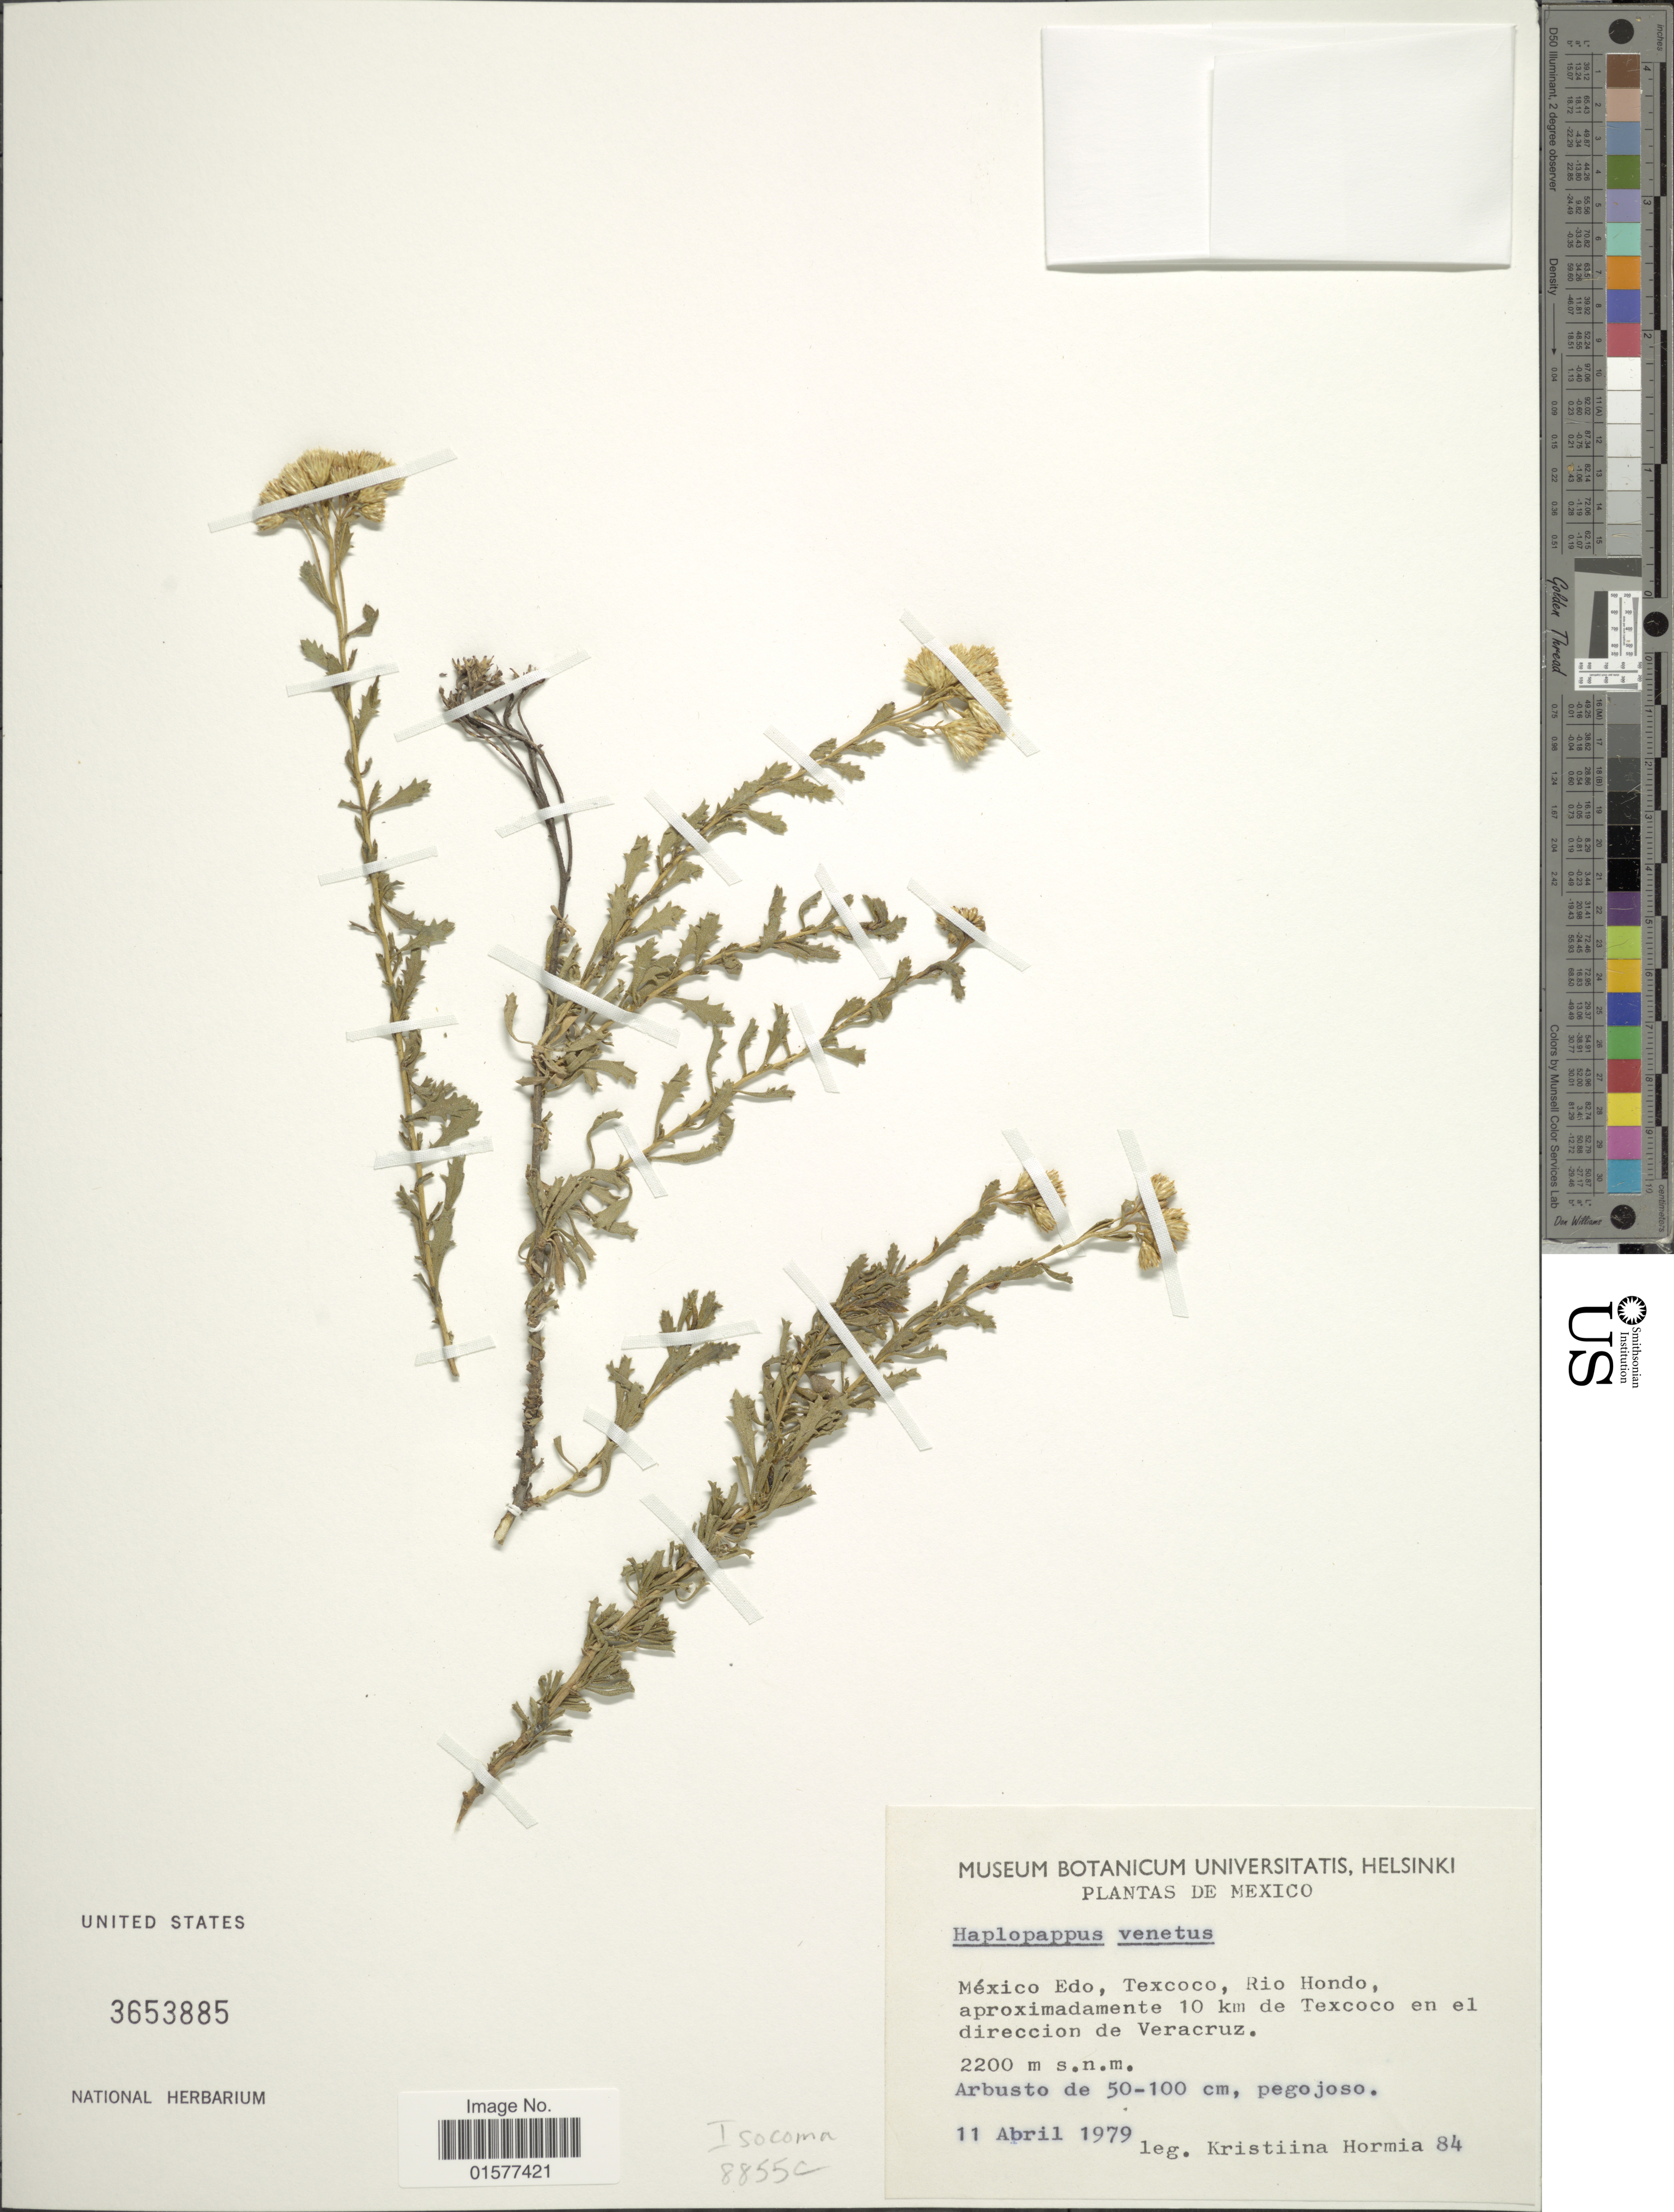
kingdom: Plantae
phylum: Tracheophyta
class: Magnoliopsida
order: Asterales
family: Asteraceae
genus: Isocoma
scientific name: Isocoma veneta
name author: (Kunth) Greene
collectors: K. Hormia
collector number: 84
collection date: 1979-04-11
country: Mexico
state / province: Veracruz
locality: Mexico Edo, Texcoco, Rio Hondo, aproximadamente 10 km de Texcoco en el direccion de Veracruz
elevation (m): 2200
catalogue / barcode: US 3653885